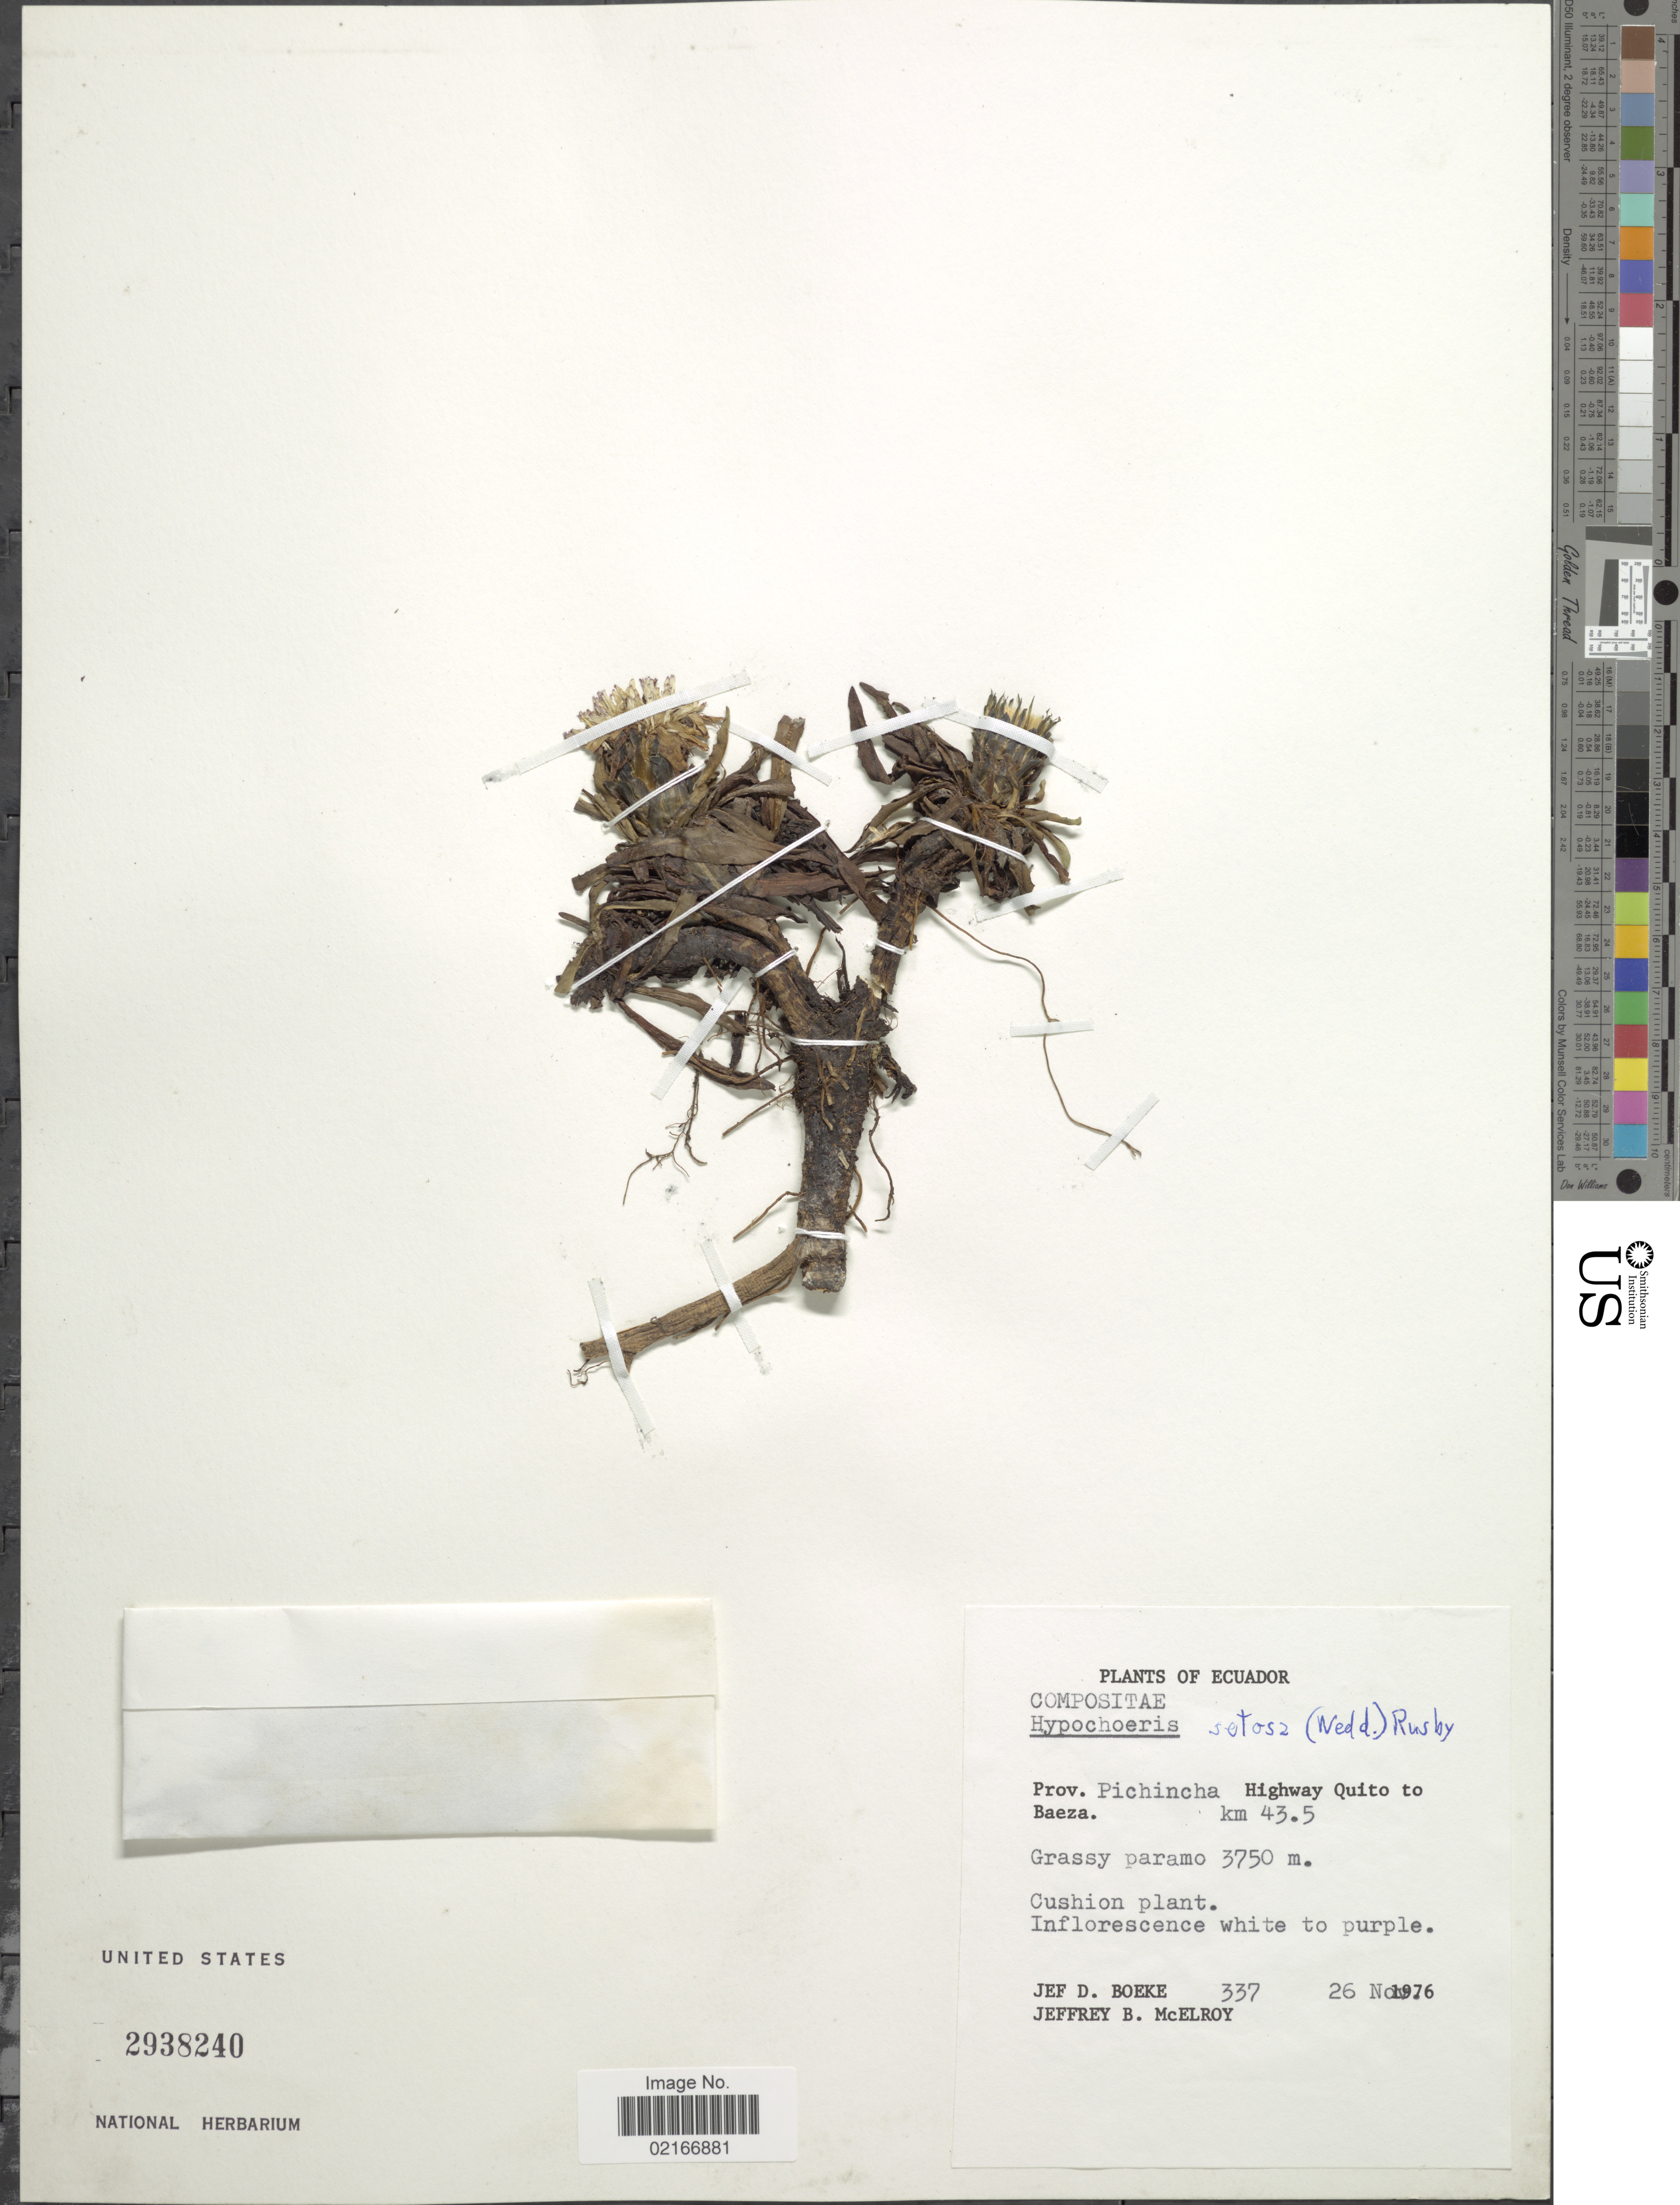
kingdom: Plantae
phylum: Tracheophyta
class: Magnoliopsida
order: Asterales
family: Asteraceae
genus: Hypochaeris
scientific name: Hypochaeris setosa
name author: Formánek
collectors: J. Boeke & J. B. McElroy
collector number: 337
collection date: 1976-11-26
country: Ecuador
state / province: Pichincha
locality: Highway Quito to Baeza km 43.5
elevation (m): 3750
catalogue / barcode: US 2938240